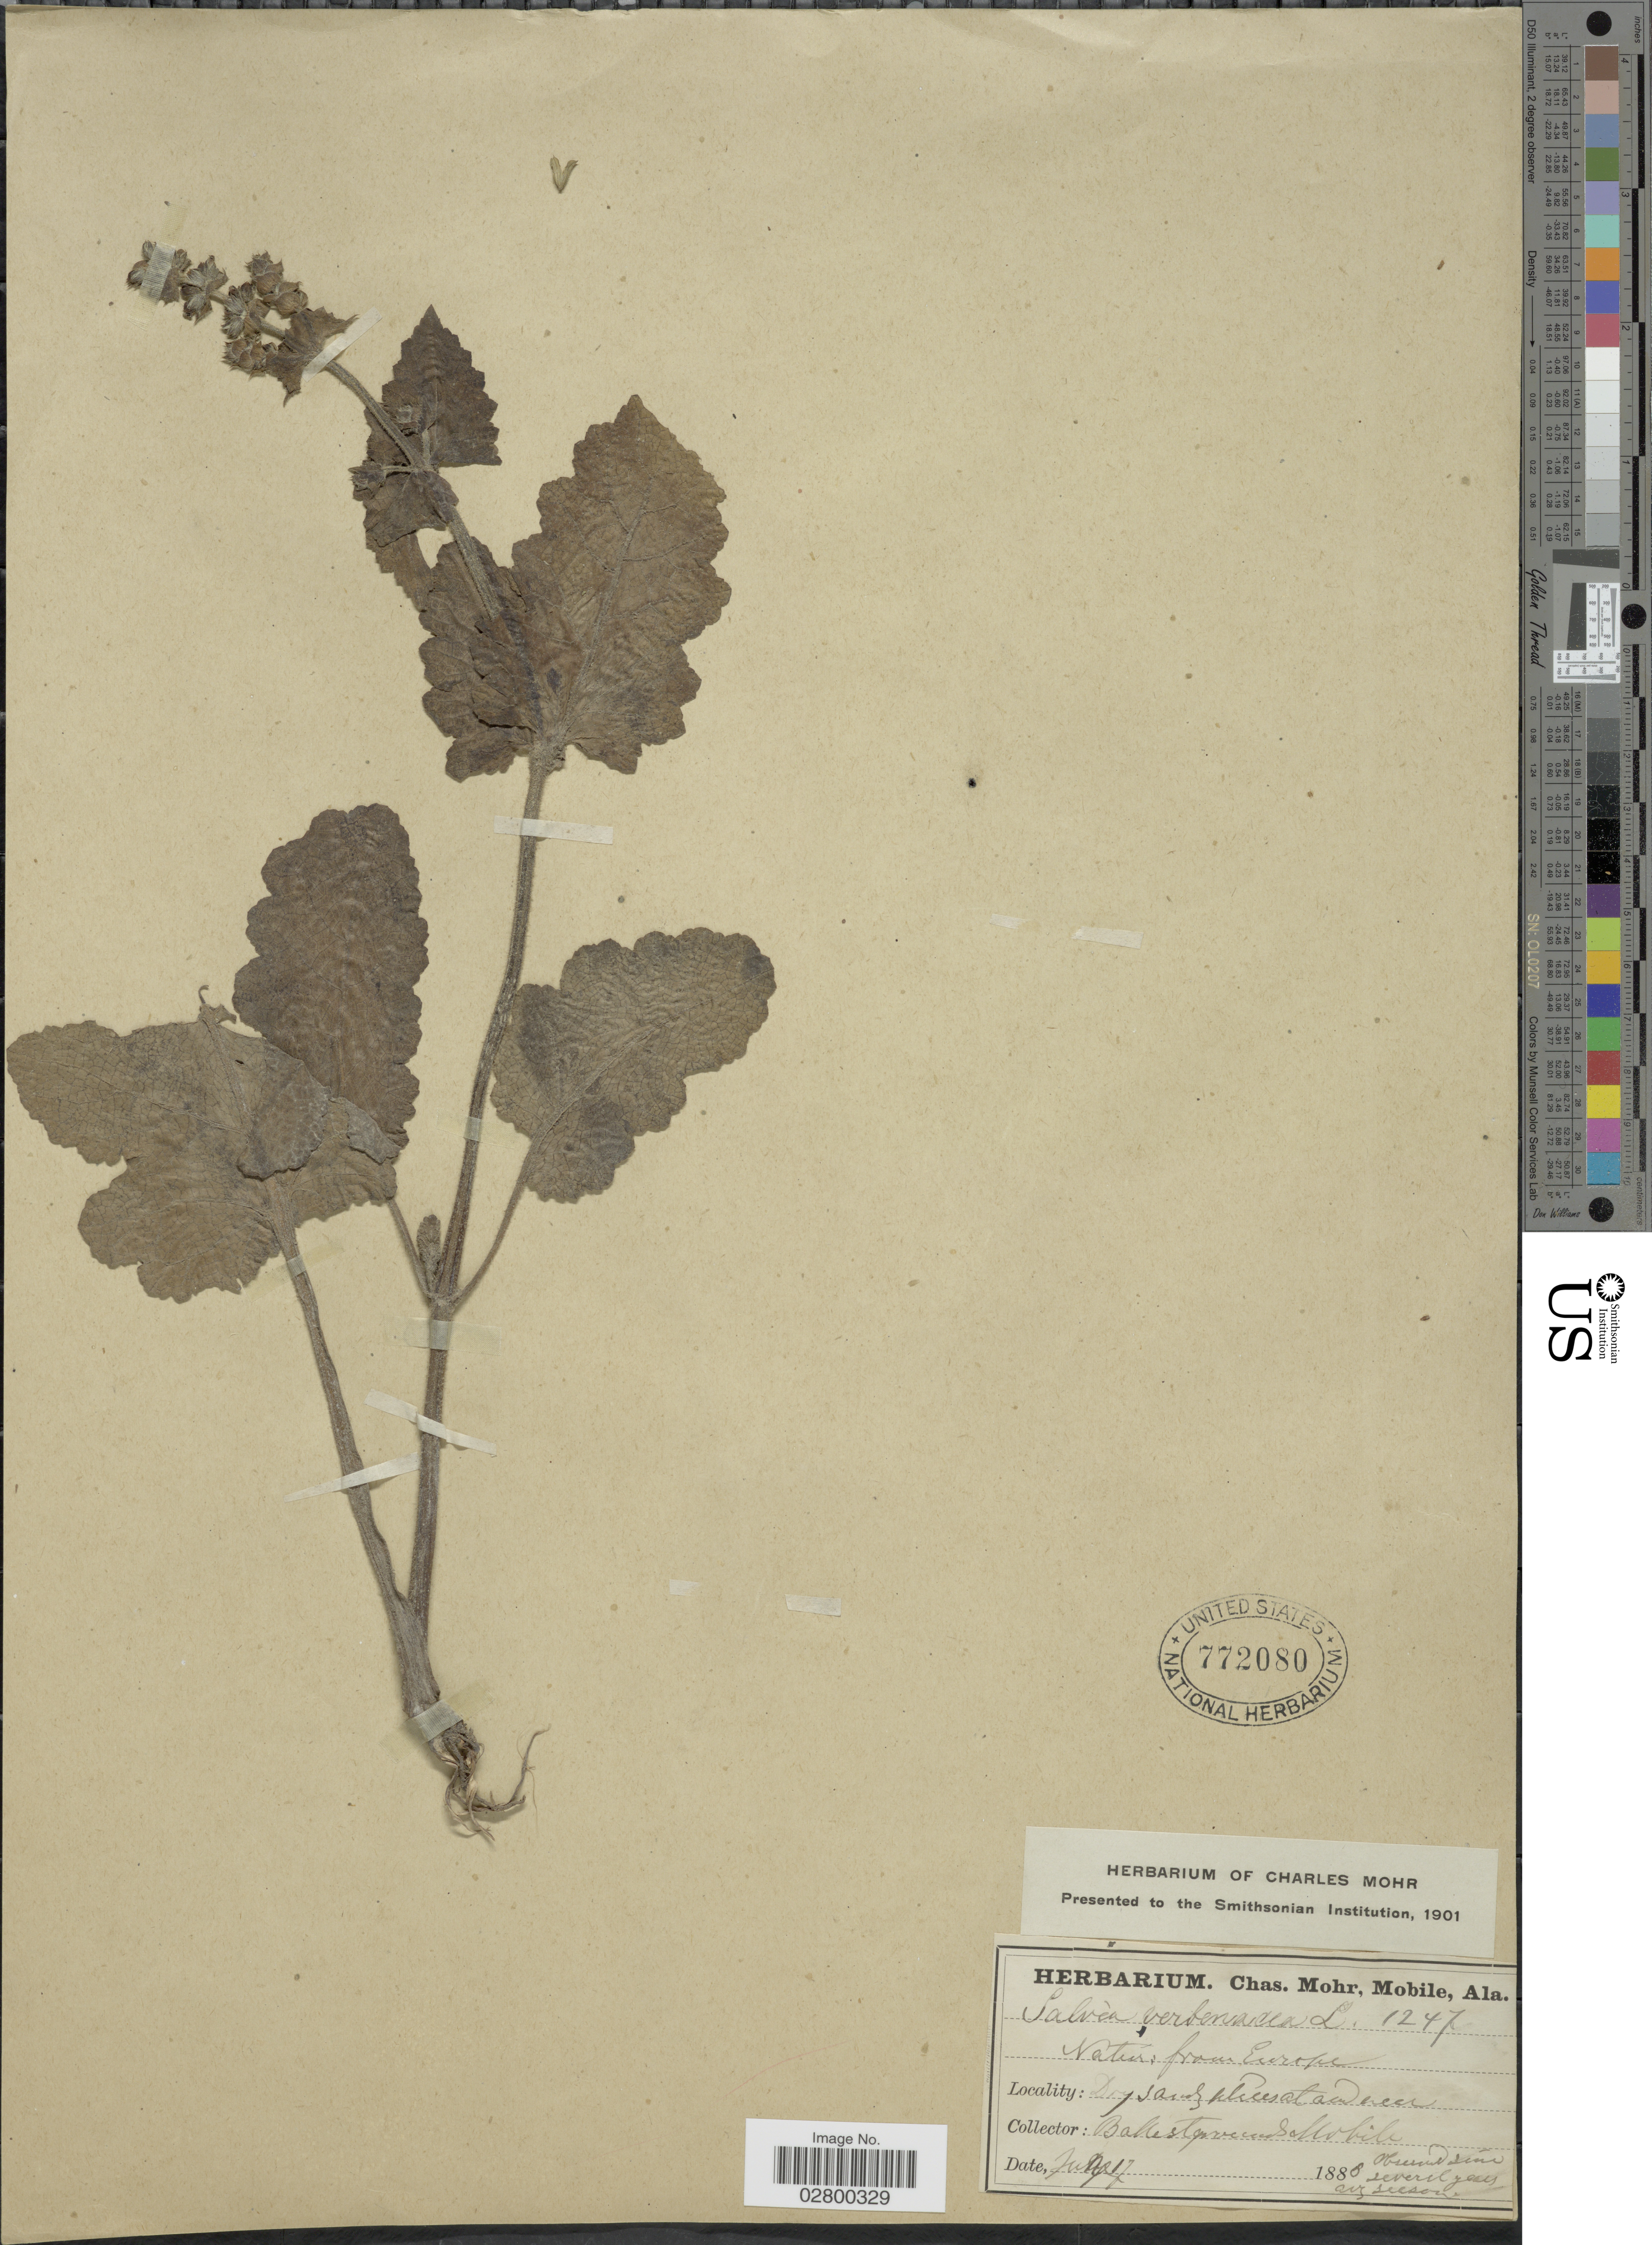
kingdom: Plantae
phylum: Tracheophyta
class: Magnoliopsida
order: Lamiales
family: Lamiaceae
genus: Salvia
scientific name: Salvia verbenacea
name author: L.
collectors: ex herb. Charles Mohr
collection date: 1886-07-17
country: United States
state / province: Alabama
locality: Ballast ground, Mobile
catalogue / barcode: US 772080